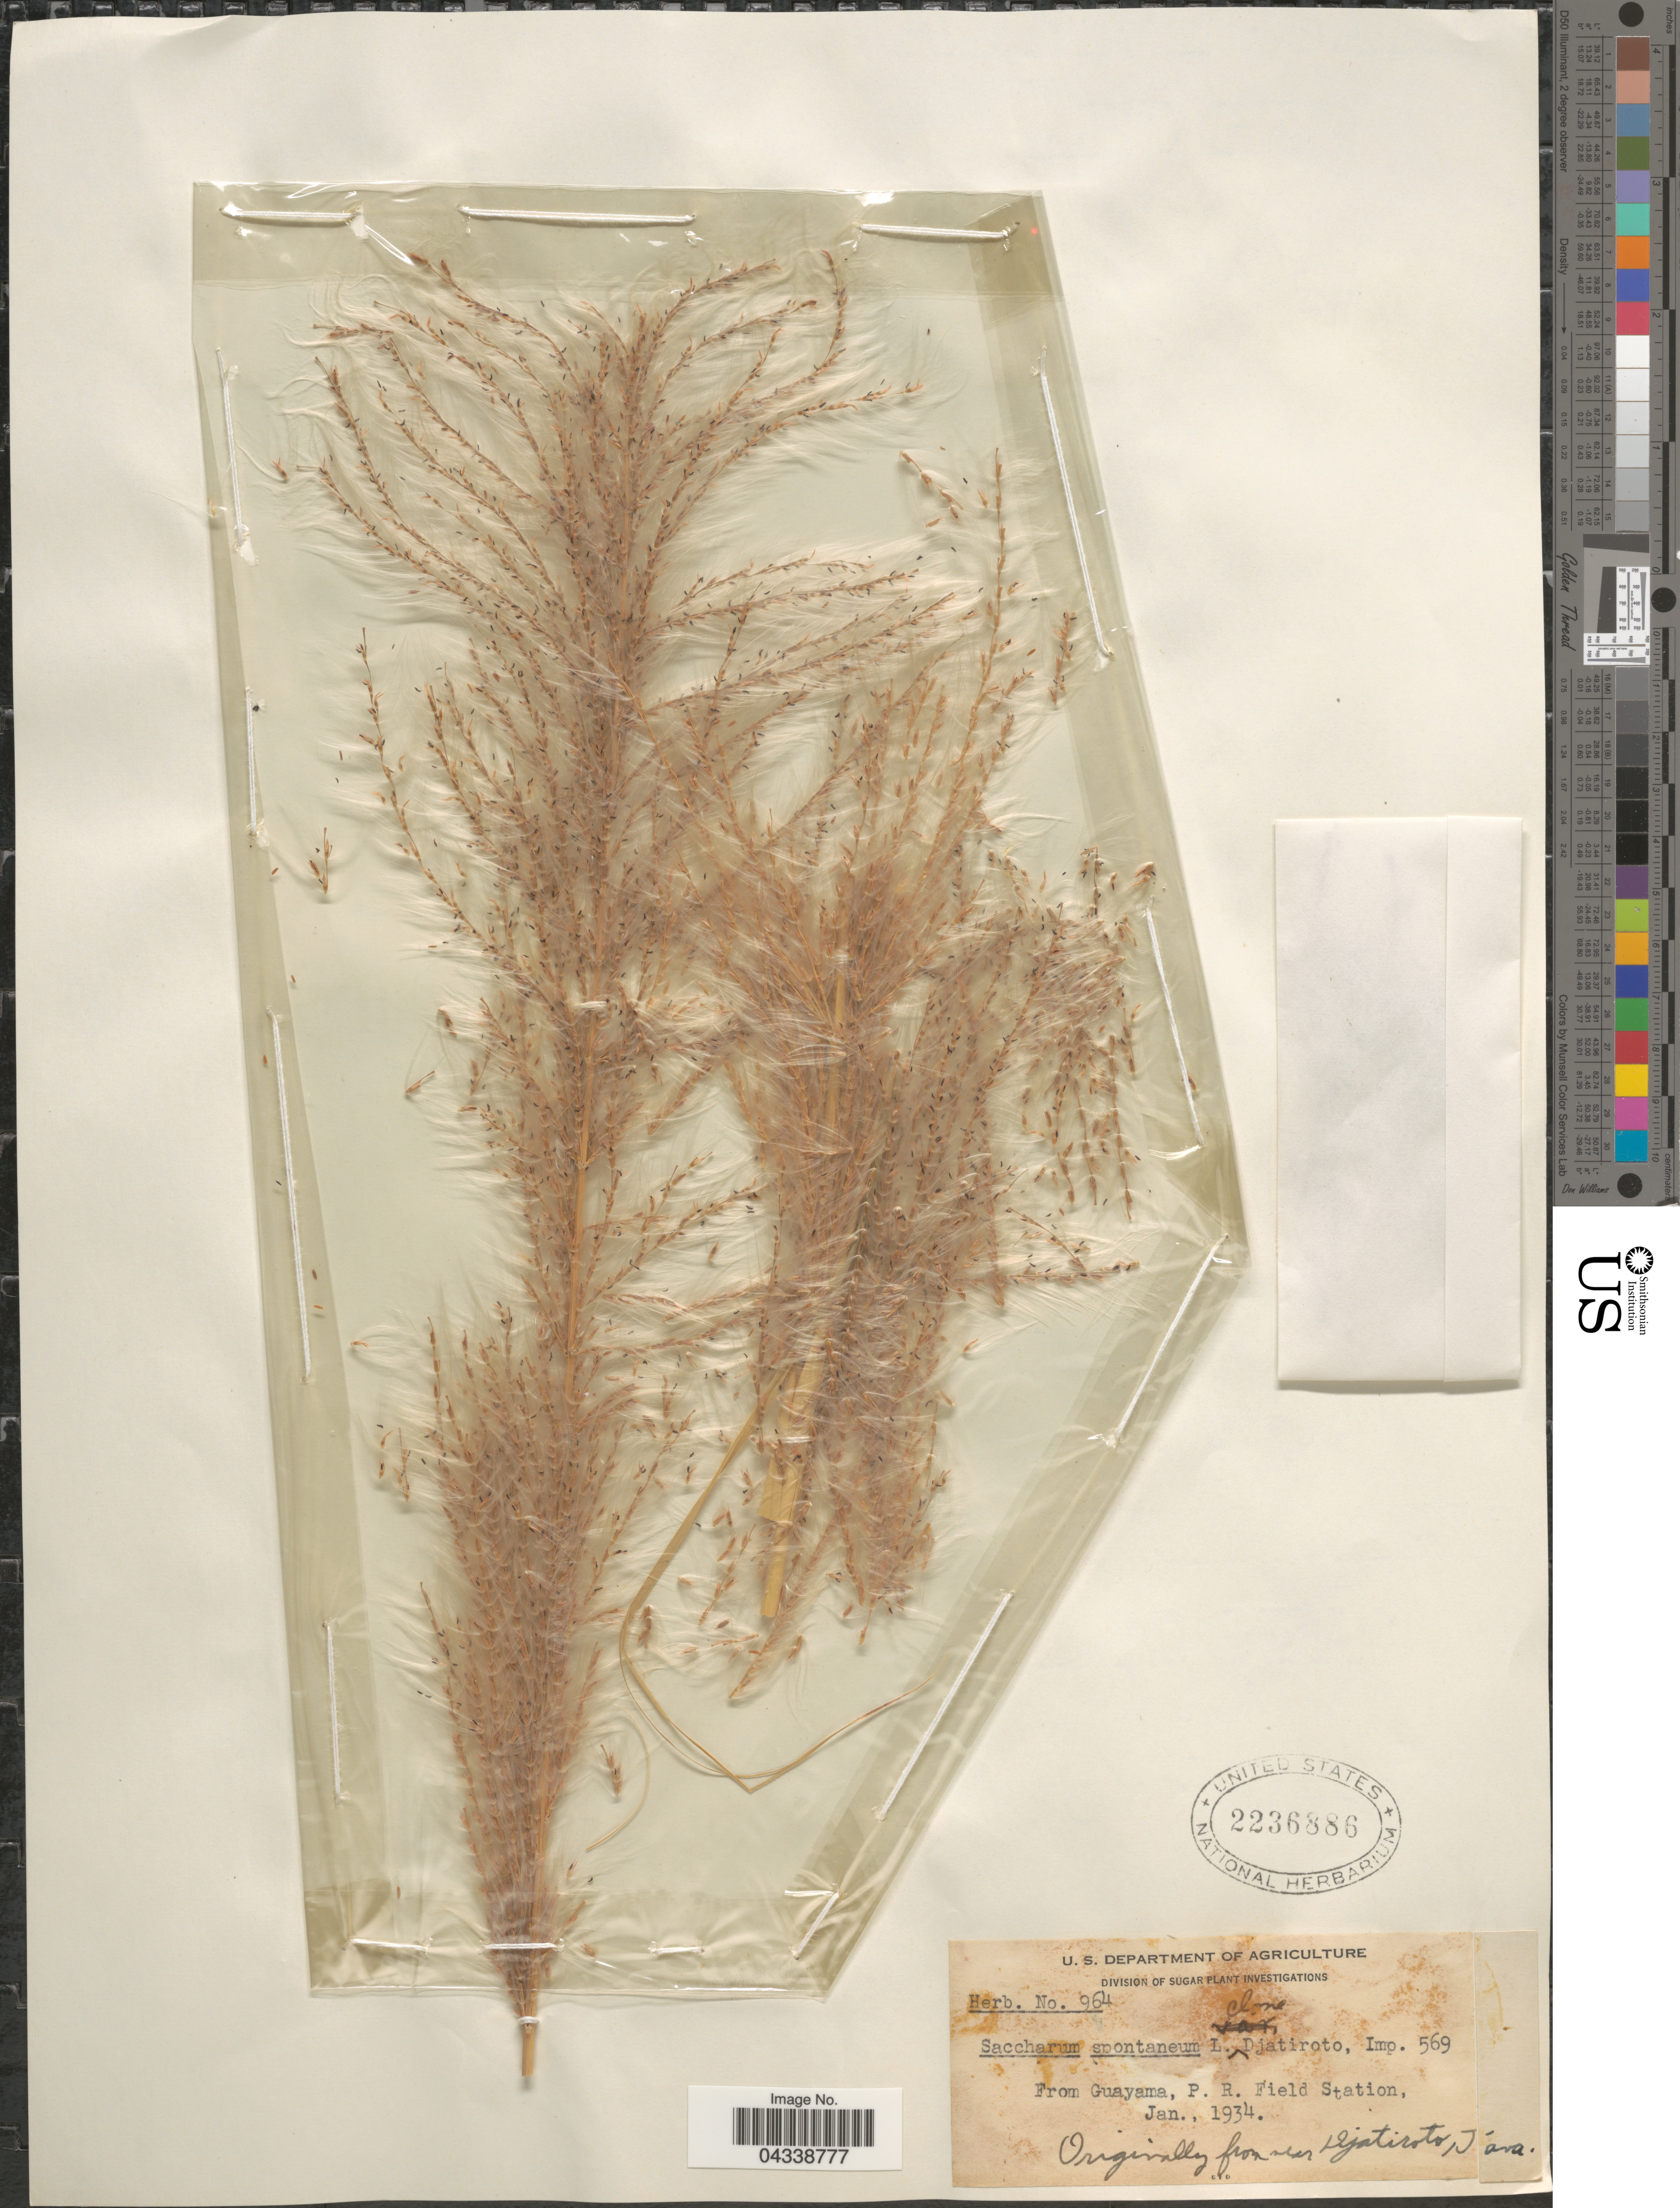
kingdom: Plantae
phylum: Tracheophyta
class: Liliopsida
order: Poales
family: Poaceae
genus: Saccharum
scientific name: Saccharum spontaneum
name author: L.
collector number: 964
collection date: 1934-01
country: Puerto Rico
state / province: Guayama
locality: P. R. Field Station.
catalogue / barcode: US 2236886